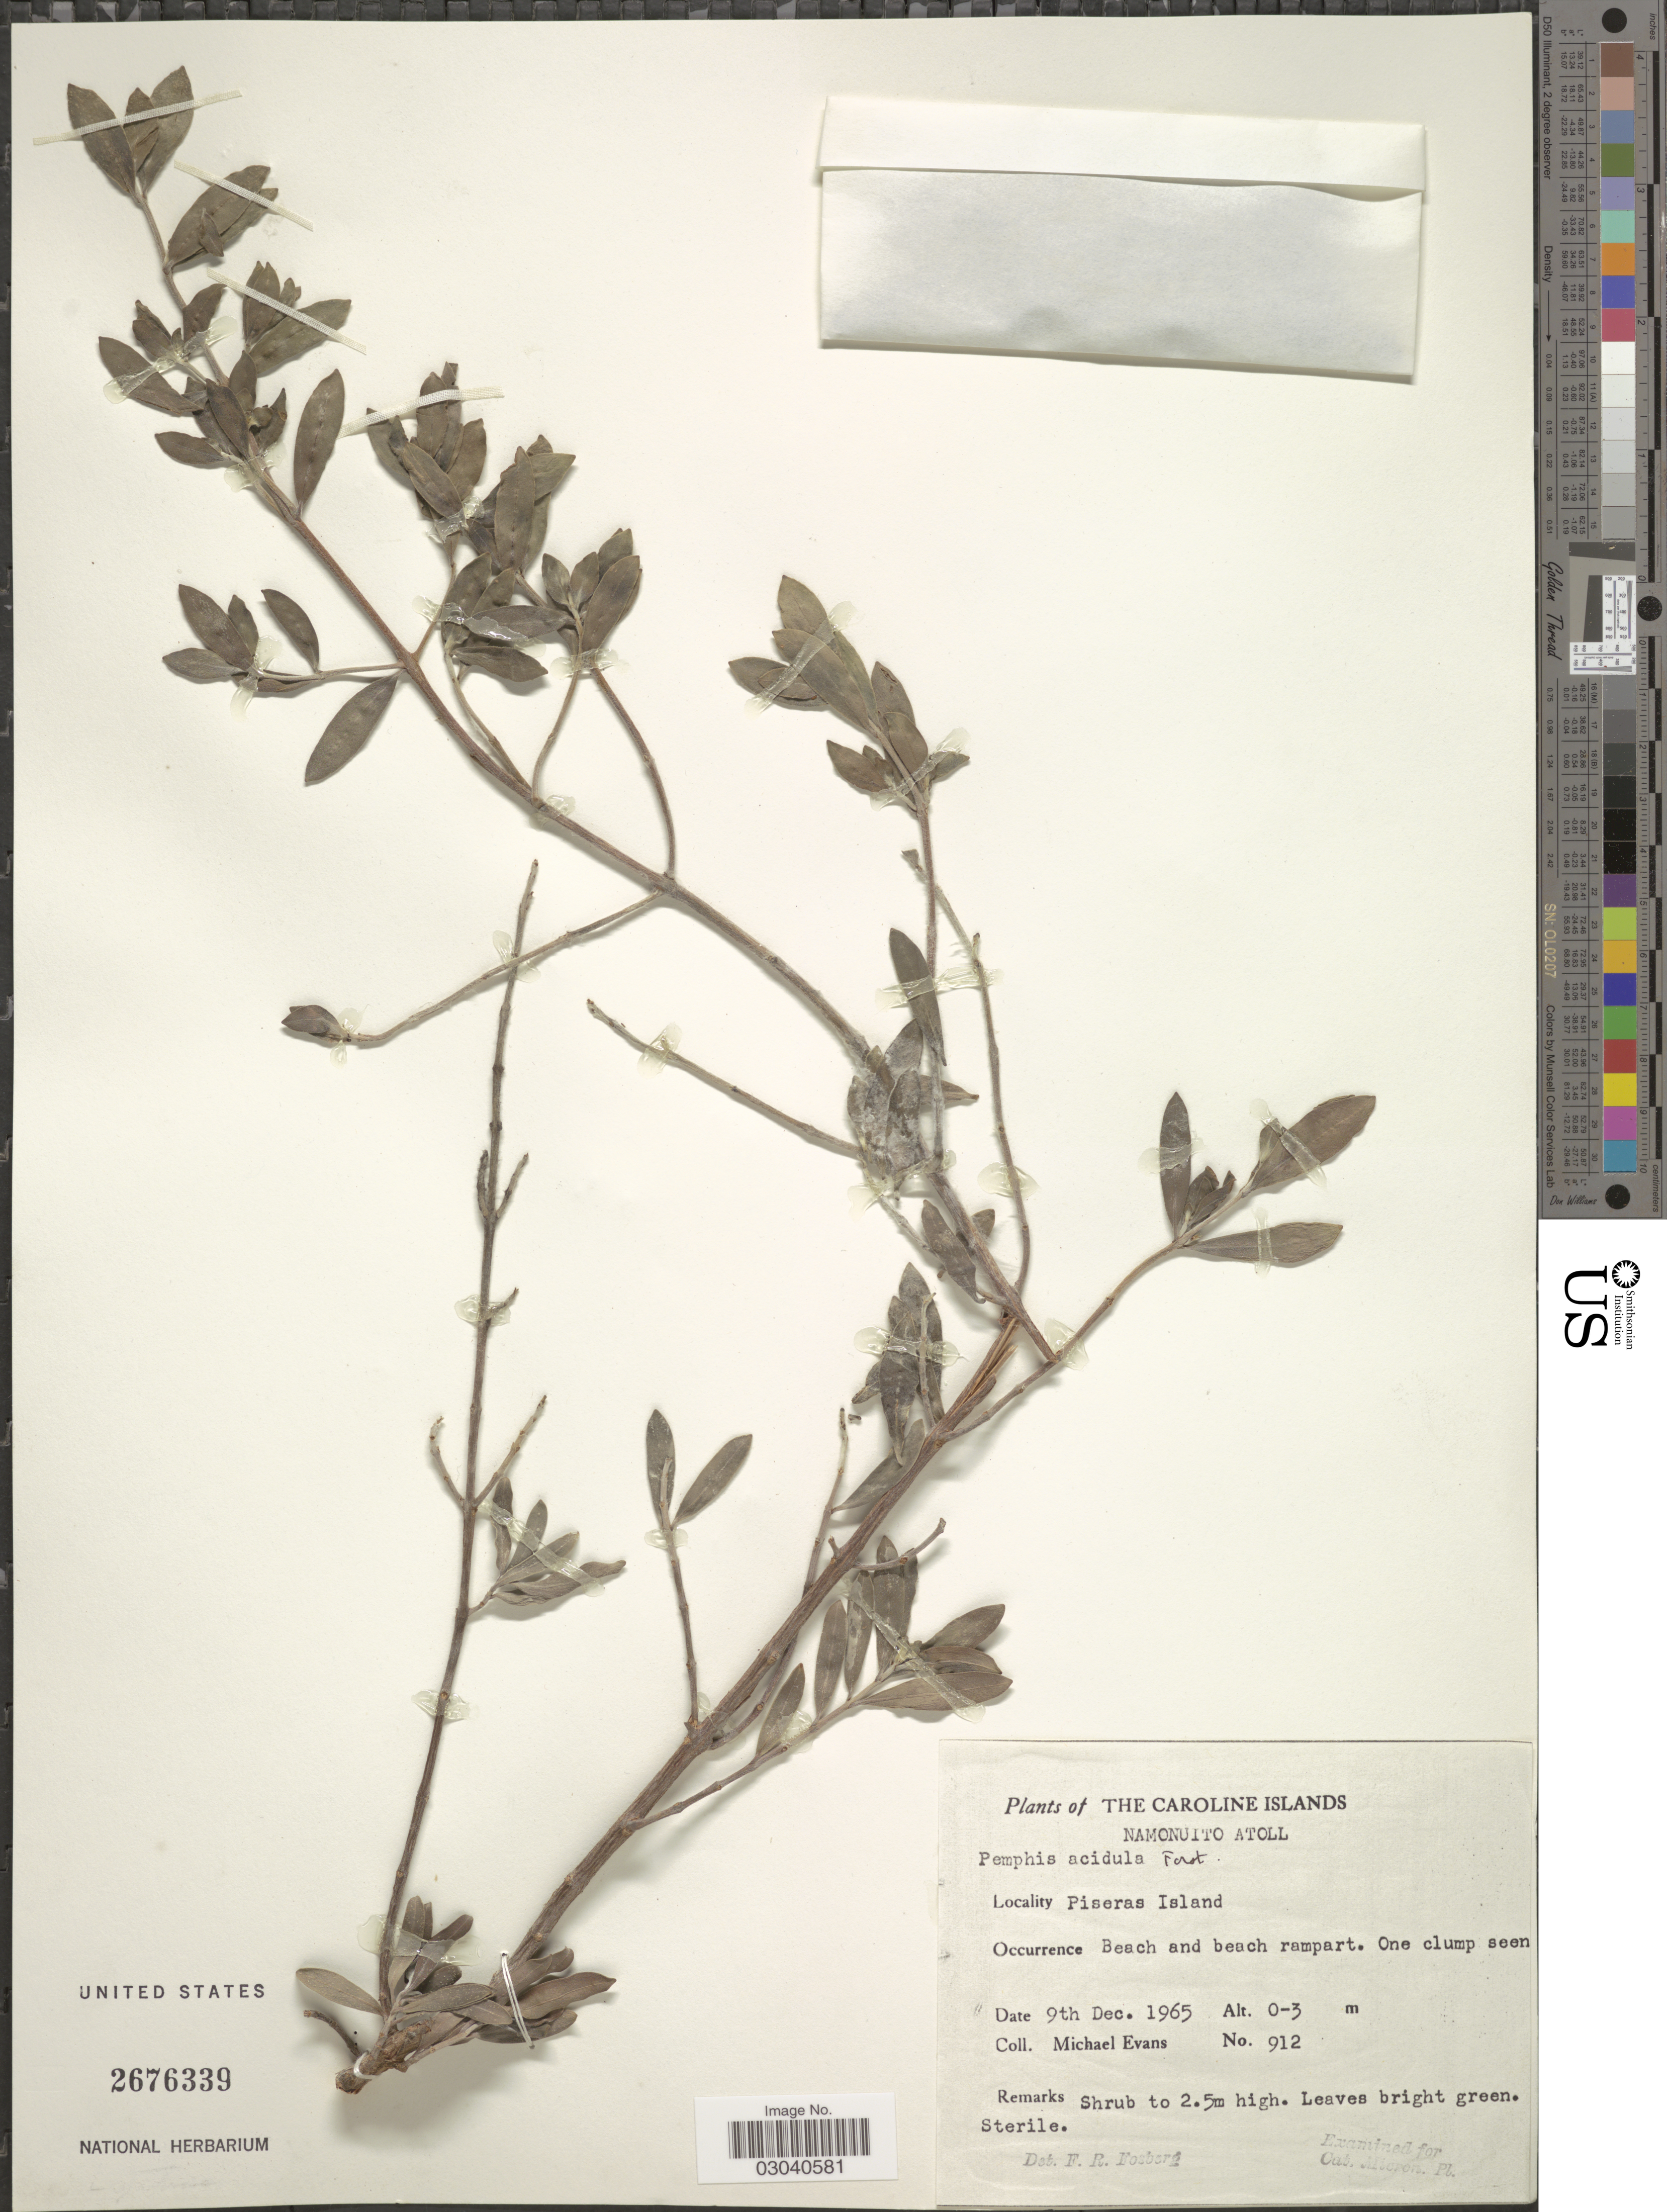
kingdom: Plantae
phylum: Tracheophyta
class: Magnoliopsida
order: Myrtales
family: Lythraceae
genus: Pemphis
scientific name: Pemphis acidula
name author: J.R. Forst. & G. Forst.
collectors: M. Evans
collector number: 912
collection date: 1965-12-09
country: Micronesia, Federated States of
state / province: Truk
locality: The Caroline Islands. Namonuito Atoll. Piseras Island.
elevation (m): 0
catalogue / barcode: US 2676339